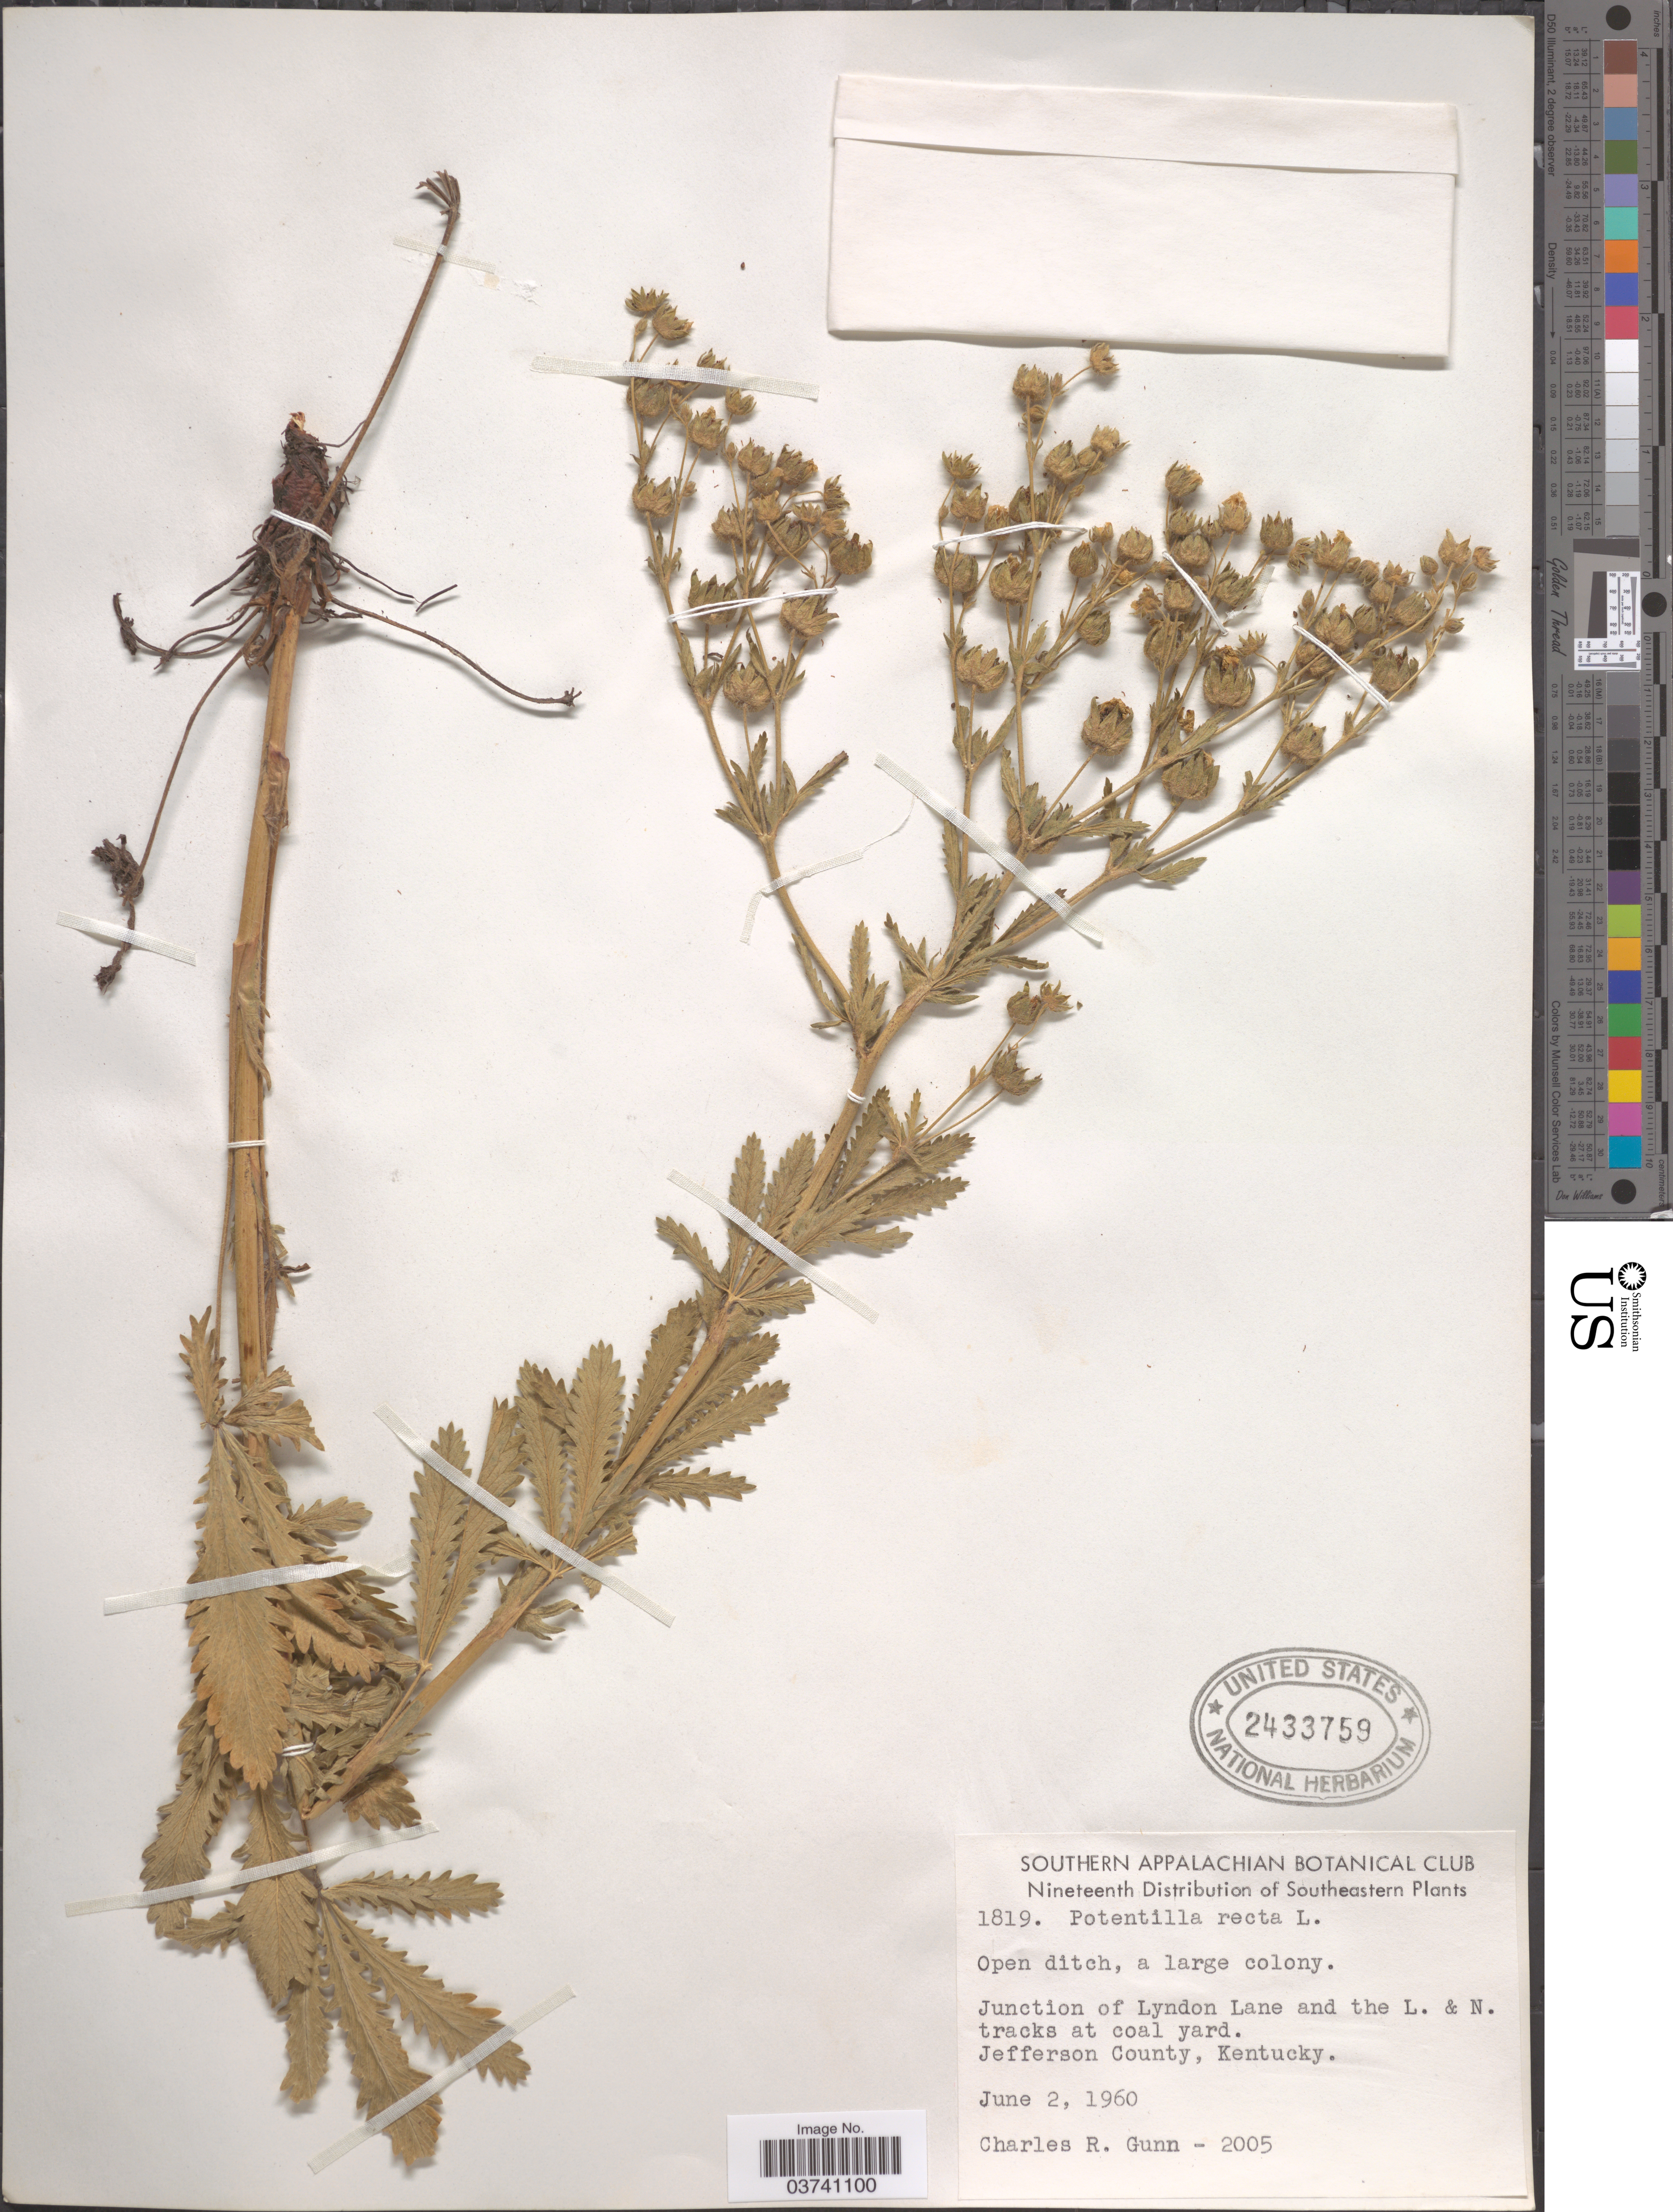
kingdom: Plantae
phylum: Tracheophyta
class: Magnoliopsida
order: Rosales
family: Rosaceae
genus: Potentilla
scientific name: Potentilla recta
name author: L.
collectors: C. R. Gunn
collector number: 2005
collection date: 1960-06-02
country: United States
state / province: Kentucky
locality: Junction of Lyndon Lane and the L. & N. tracks at coal yard. Jefferson County.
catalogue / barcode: US 2433759